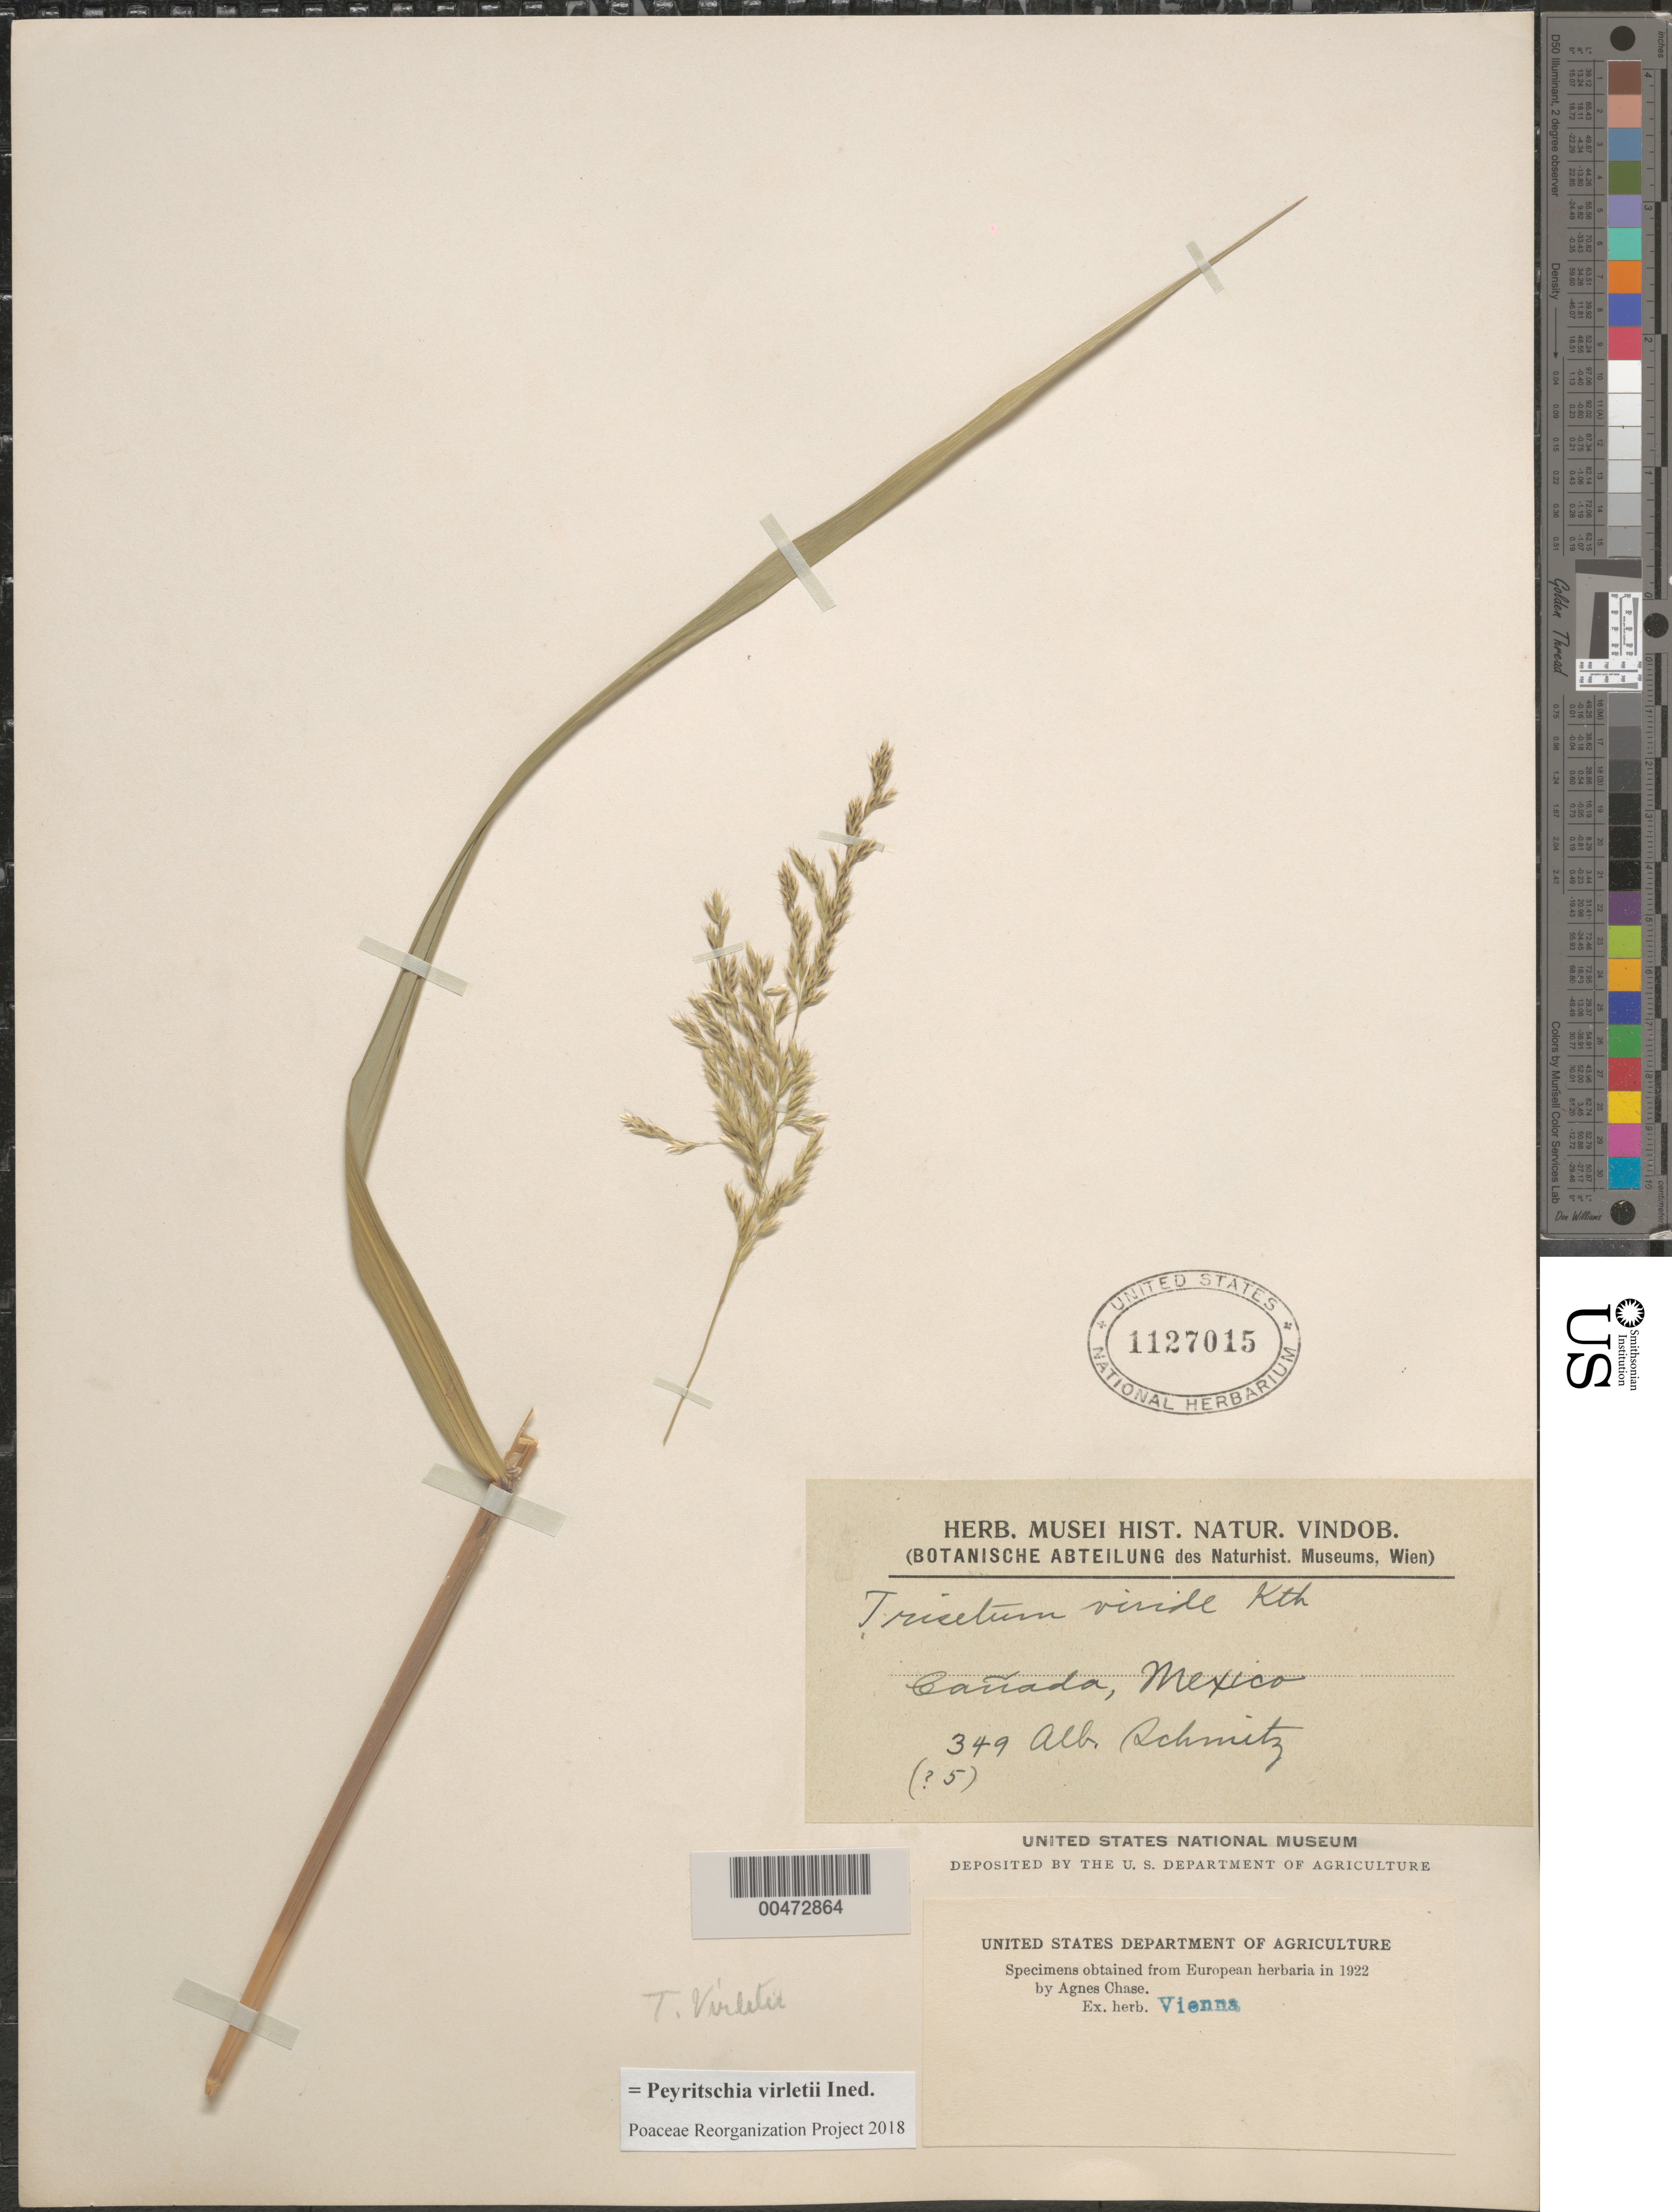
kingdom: Plantae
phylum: Tracheophyta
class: Liliopsida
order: Poales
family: Poaceae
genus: Peyritschia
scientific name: Peyritschia virletii ined.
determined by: Poaceae Reorganization Project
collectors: A. Schmitz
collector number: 349/5?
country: Mexico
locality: Ca¤ada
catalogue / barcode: US 1127015